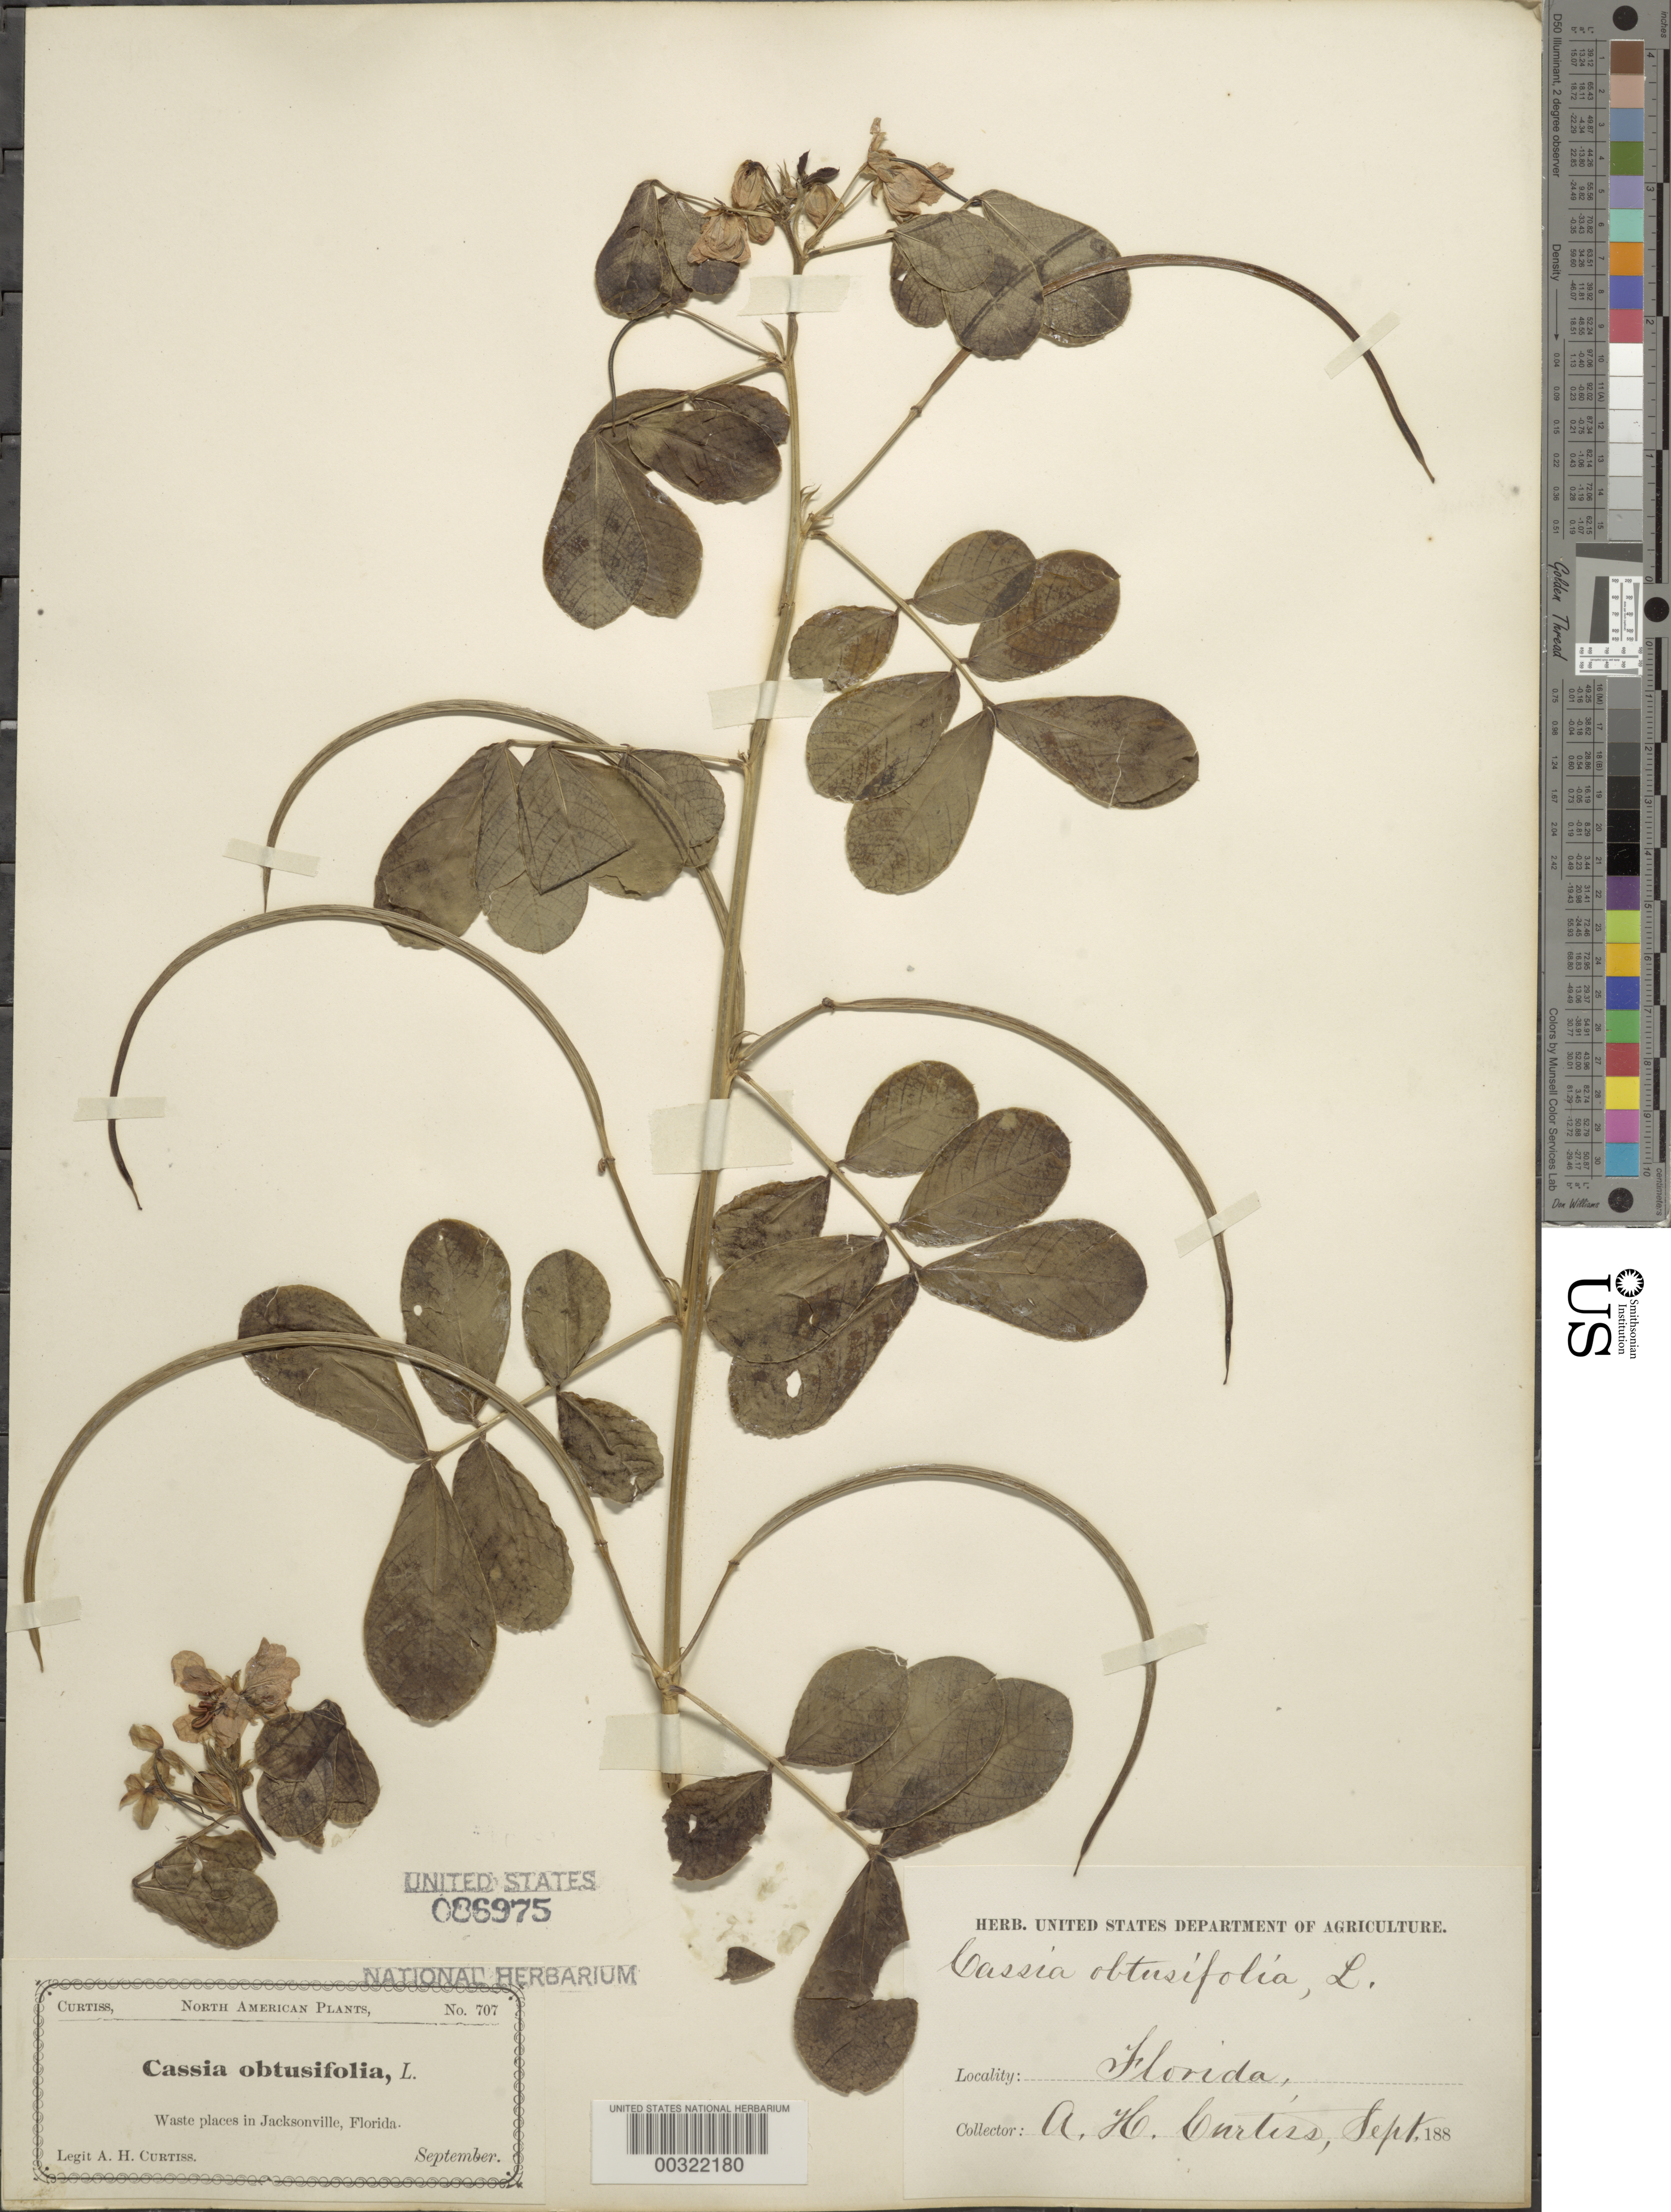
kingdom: Plantae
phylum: Tracheophyta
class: Magnoliopsida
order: Fabales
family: Fabaceae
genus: Senna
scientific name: Senna obtusifolia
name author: (L.) H.S. Irwin & Barneby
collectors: A. H. Curtiss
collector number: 707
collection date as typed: Sep 188-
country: United States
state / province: Florida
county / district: Duval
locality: Jacksonville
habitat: Waste places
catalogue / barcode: US 86975